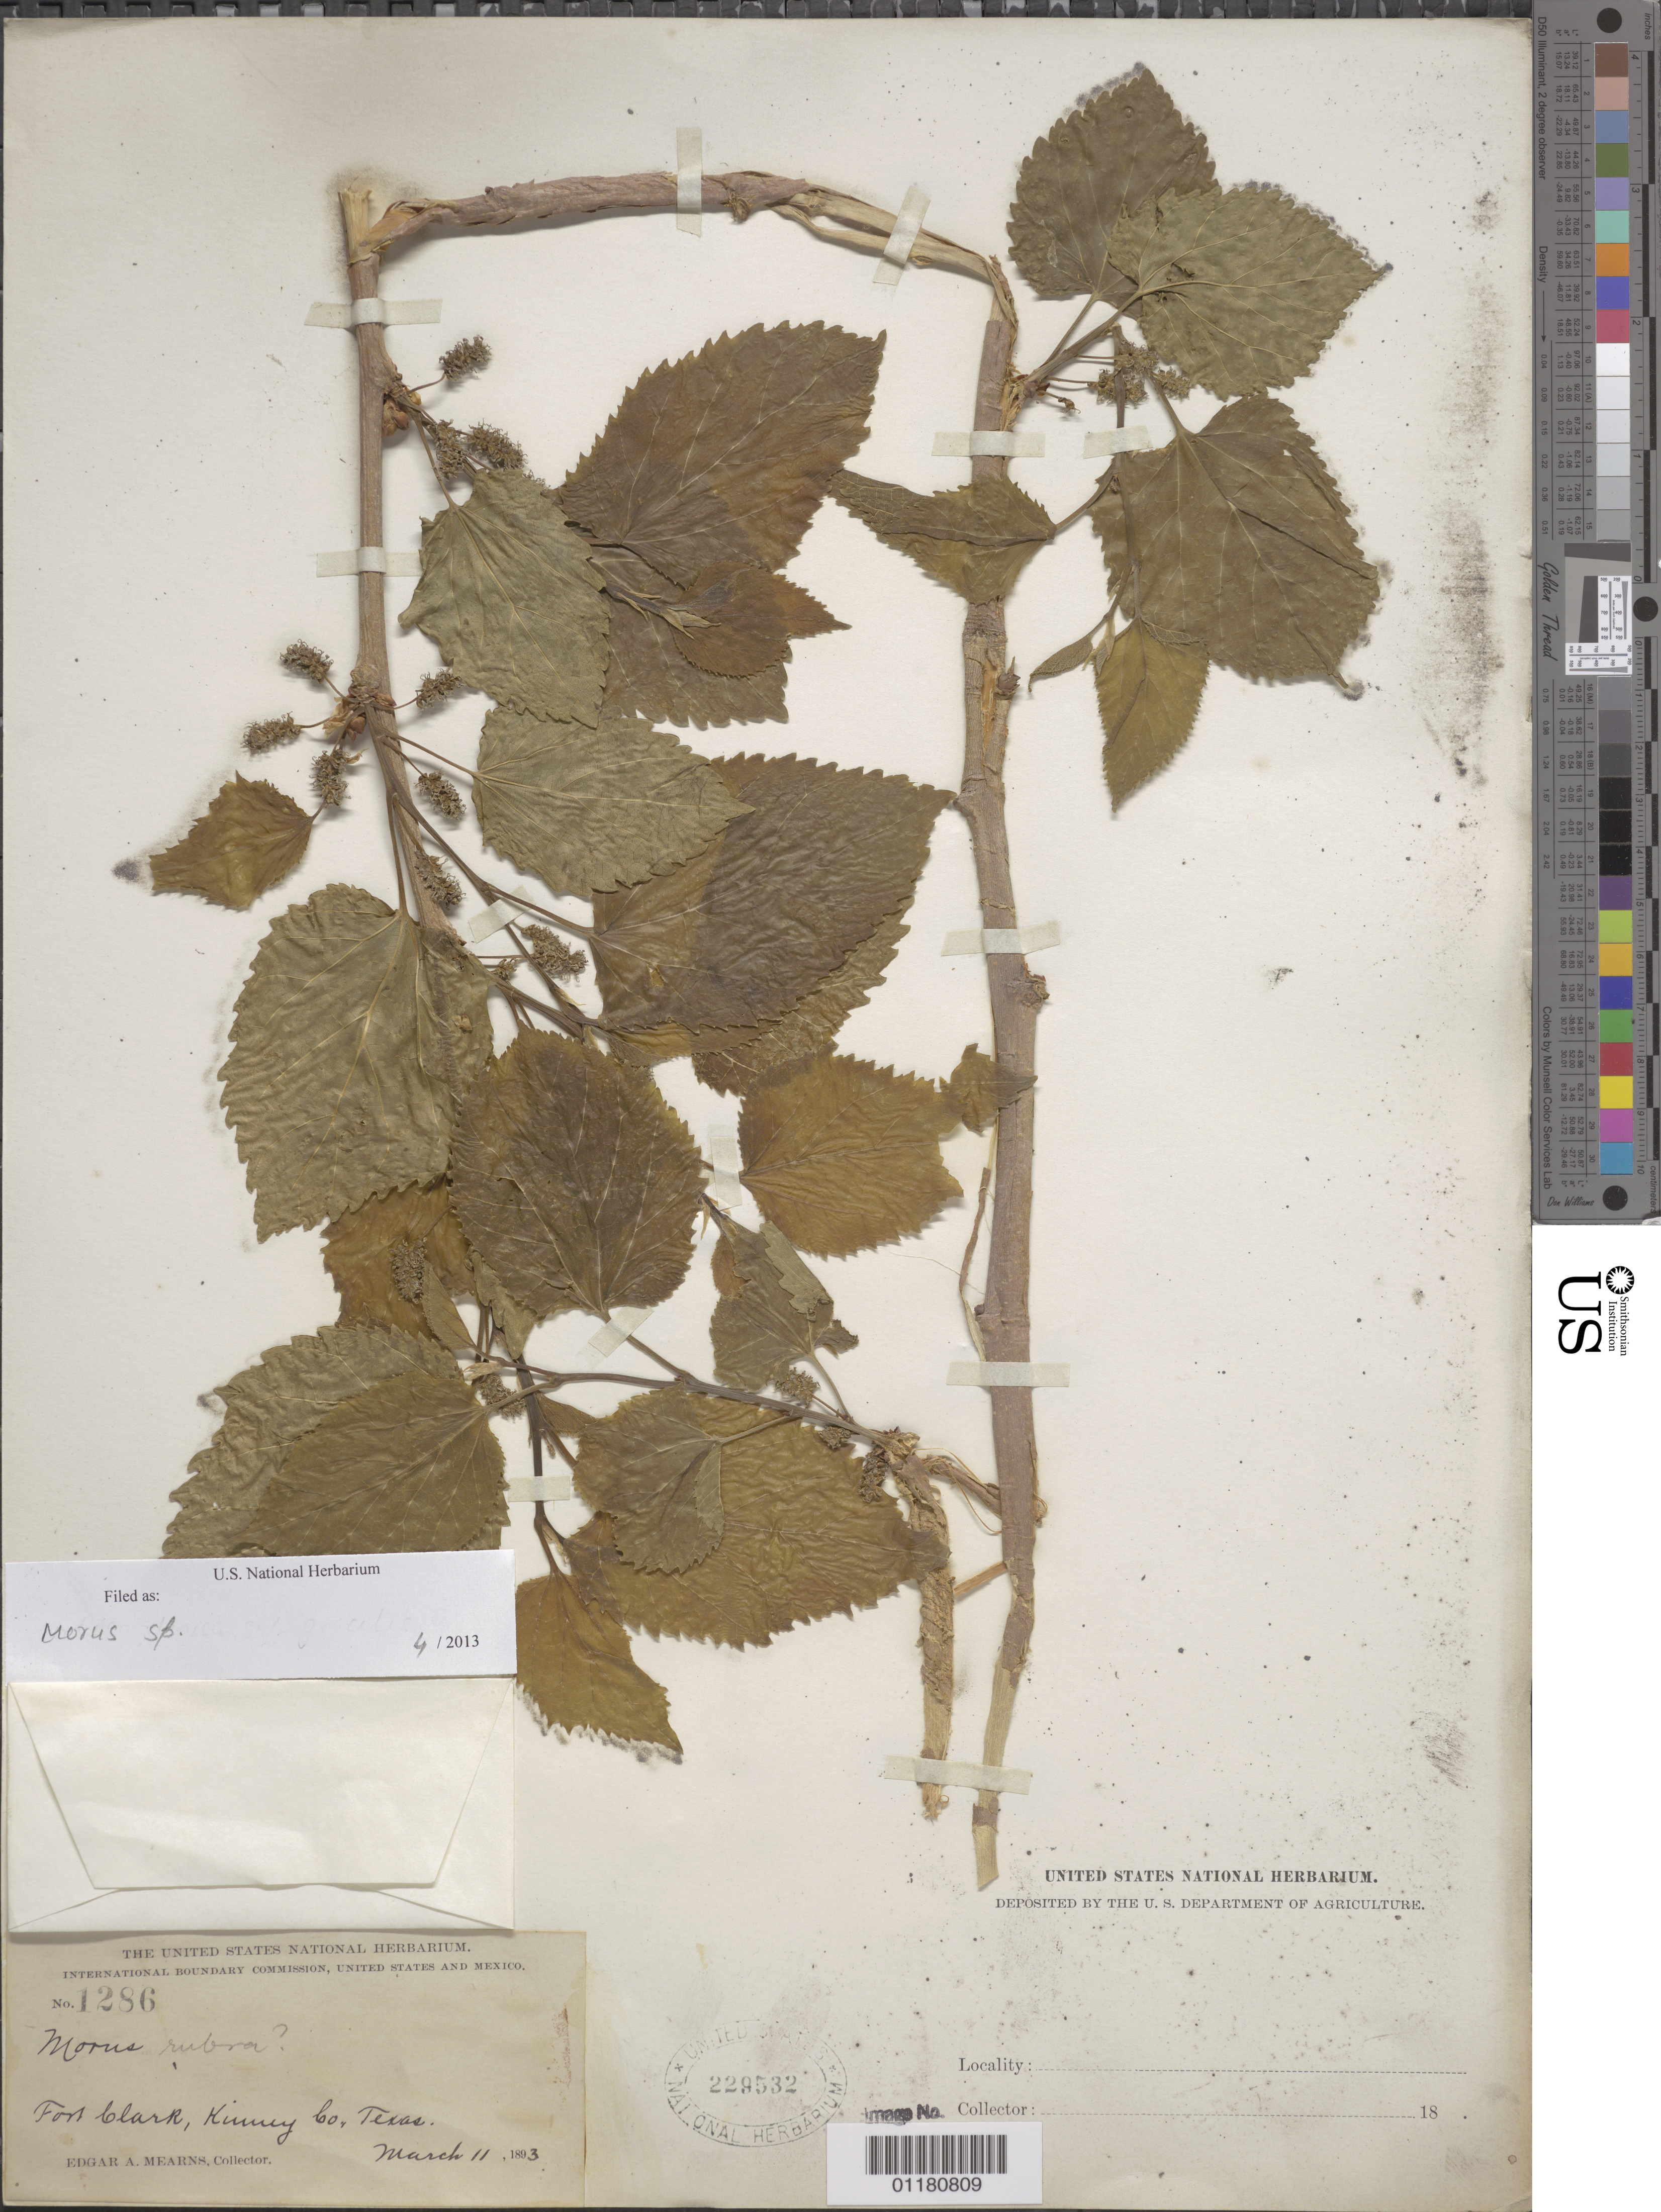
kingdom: Plantae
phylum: Tracheophyta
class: Magnoliopsida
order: Rosales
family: Moraceae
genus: Morus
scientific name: Morus sp.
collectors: E. A. Mearns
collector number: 1286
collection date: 1893-03-11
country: United States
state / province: Texas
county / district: Kinney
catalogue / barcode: US 229532